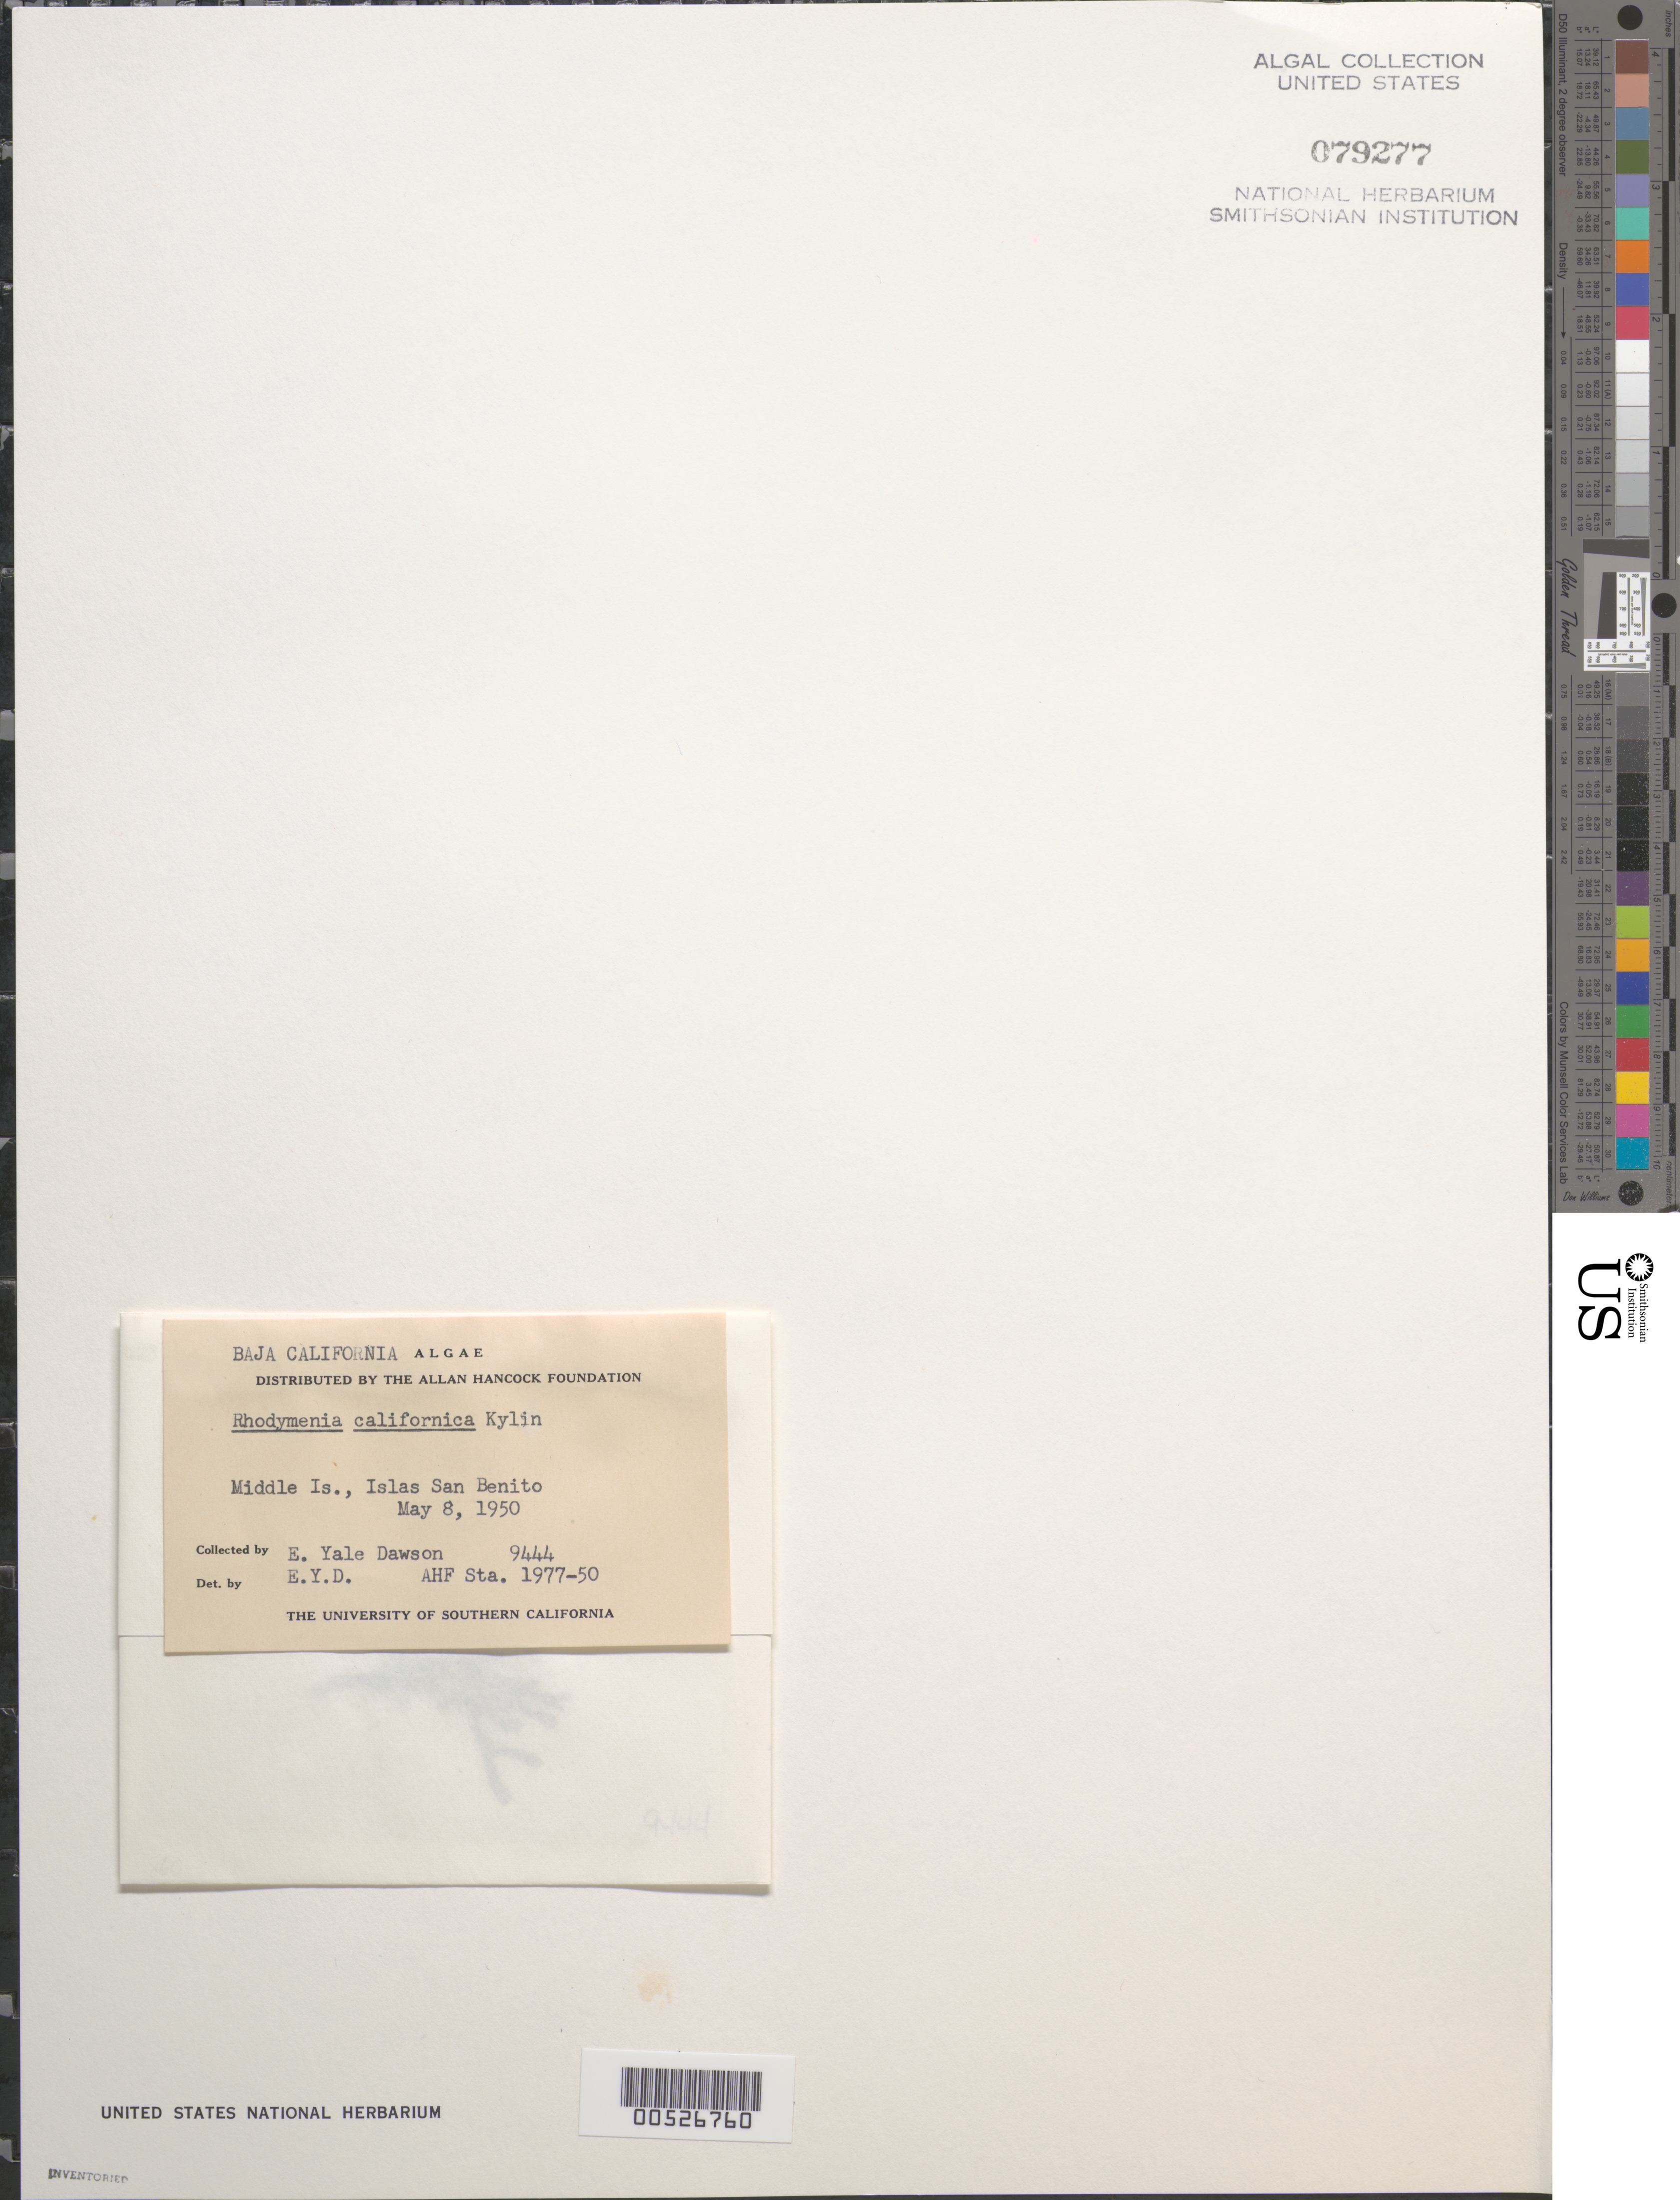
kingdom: Plantae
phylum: Rhodophyta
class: Florideophyceae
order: Rhodymeniales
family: Rhodymeniaceae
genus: Rhodymenia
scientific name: Rhodymenia californica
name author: Kylin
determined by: Dawson, E. Y.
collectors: E. Y. Dawson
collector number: EYD 9444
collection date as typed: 08 May 1950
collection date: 1950-05-08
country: Mexico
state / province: Baja California Norte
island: Middle Island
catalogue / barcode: US 79277